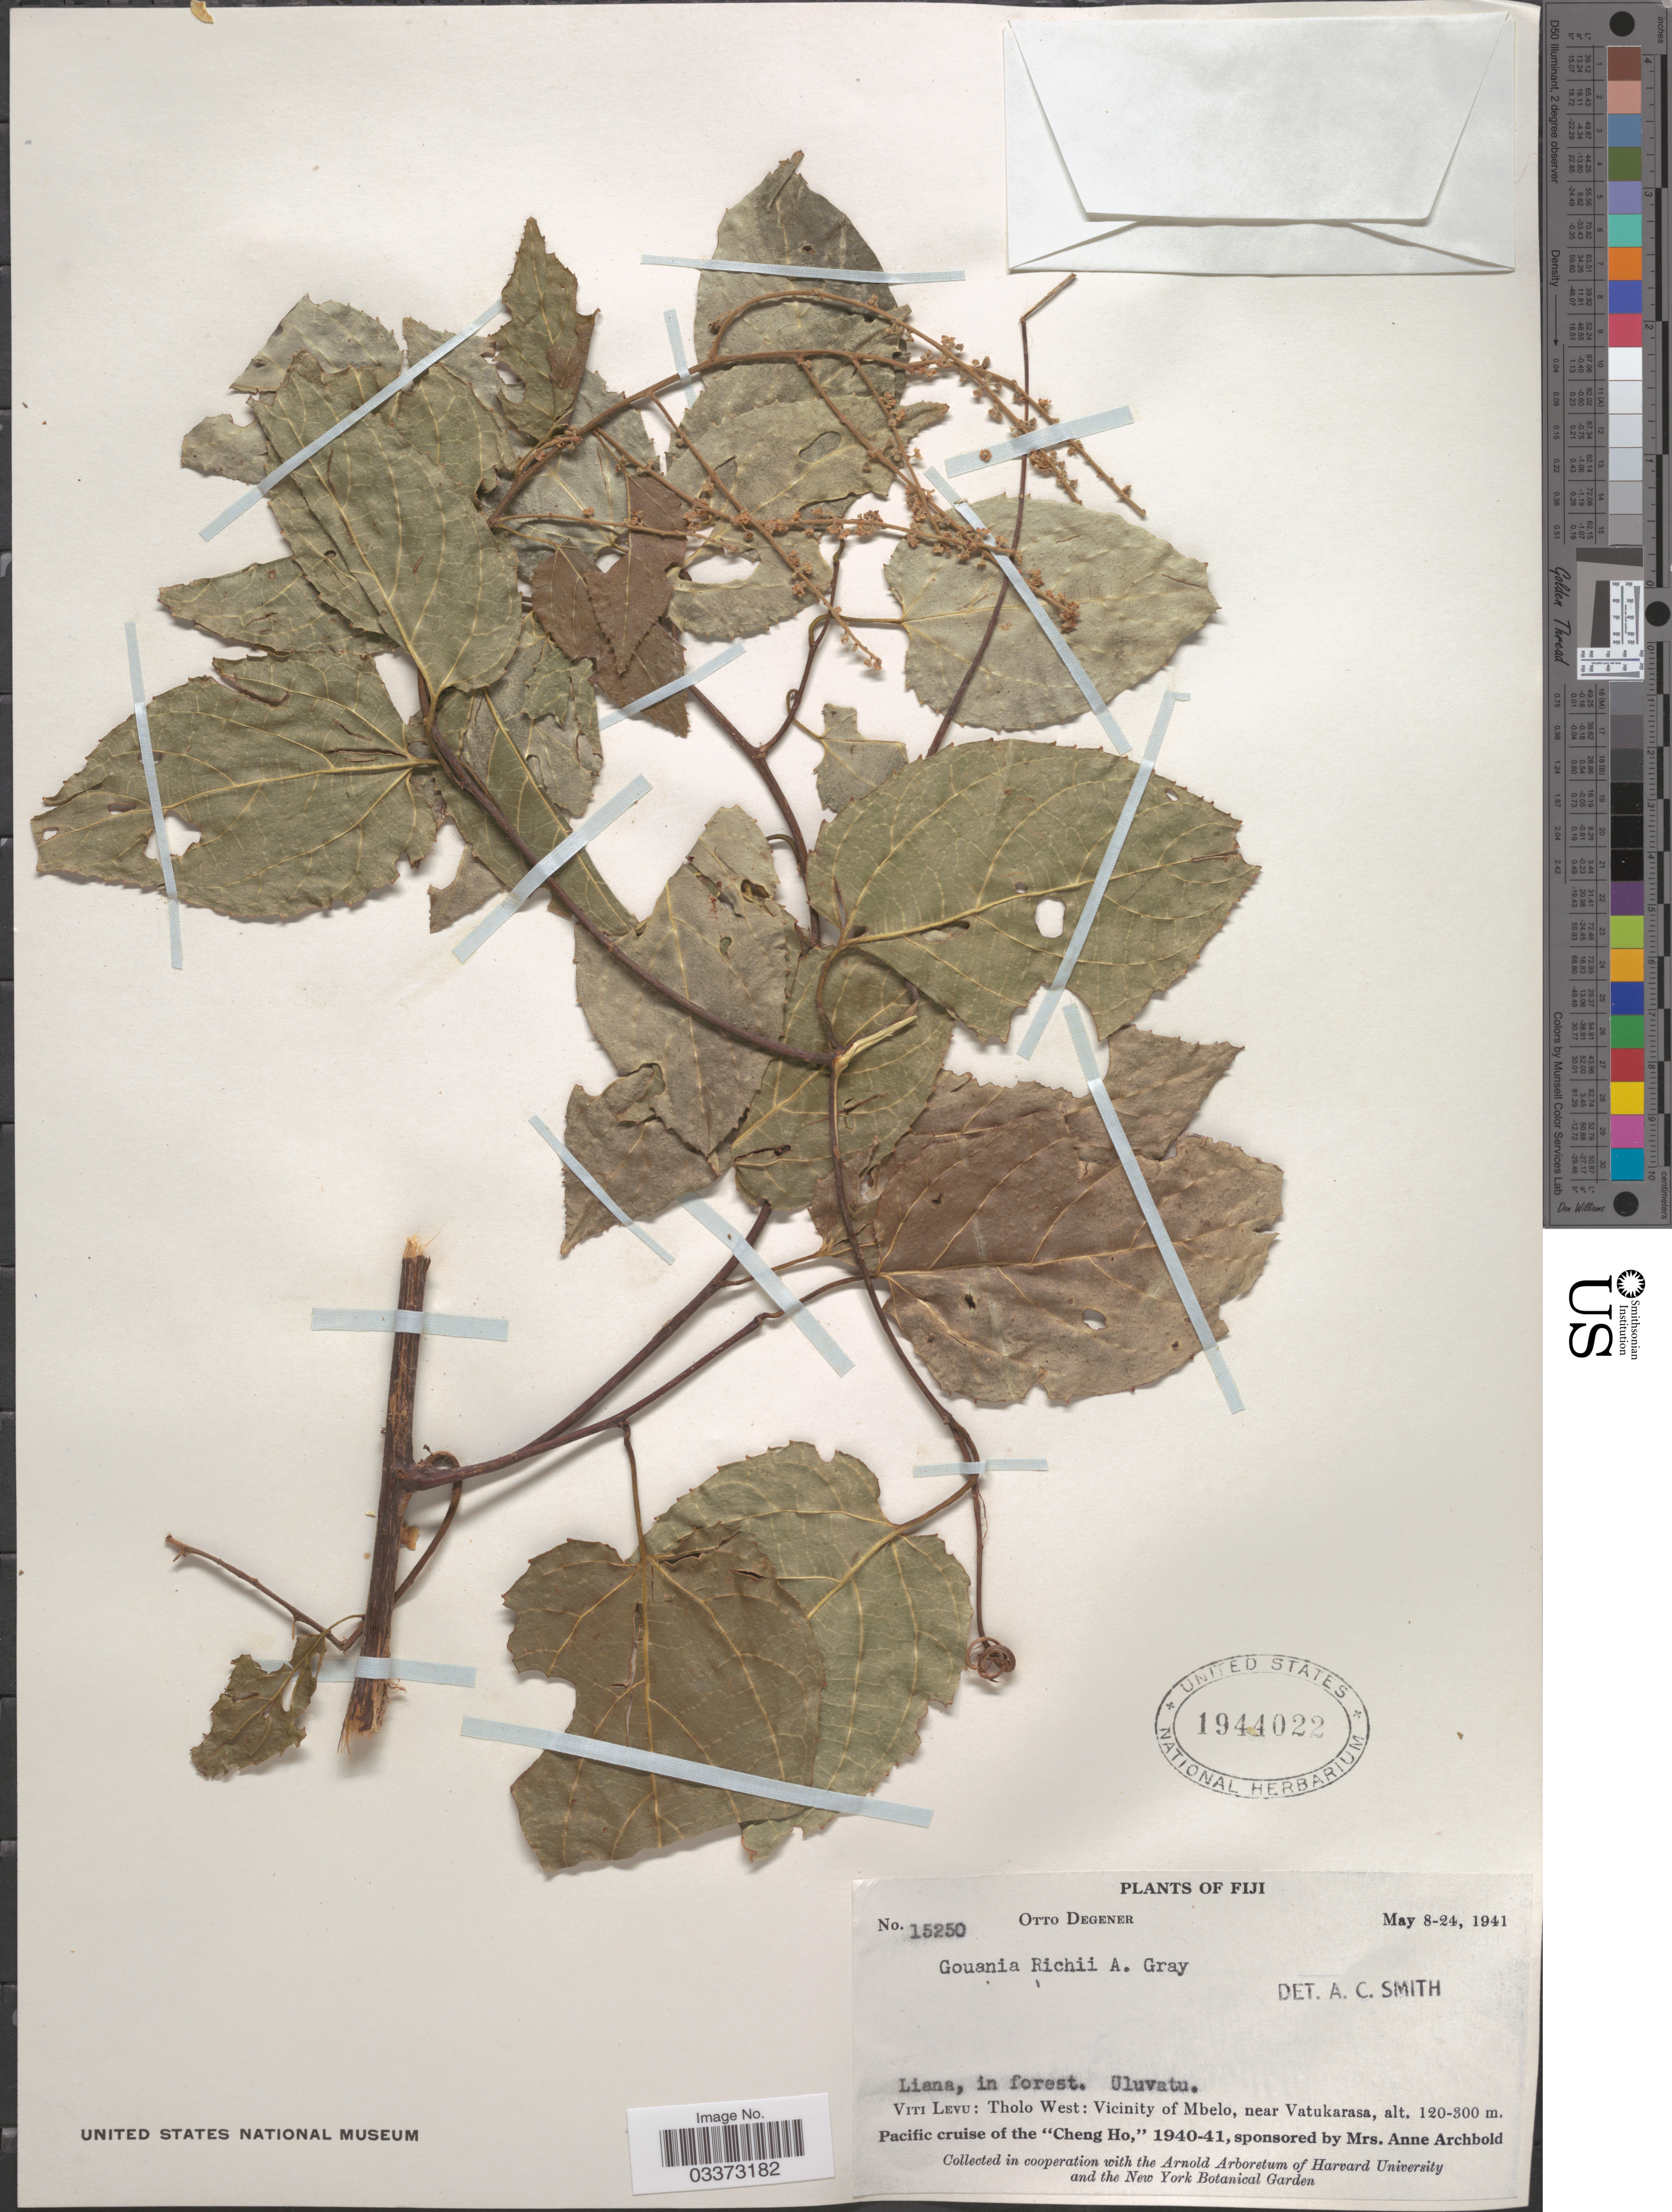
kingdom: Plantae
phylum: Tracheophyta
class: Magnoliopsida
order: Rosales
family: Rhamnaceae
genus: Gouania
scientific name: Gouania richii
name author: A. Gray in Wilkes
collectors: O. Degener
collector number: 15250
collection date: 1941-05-08/1941-05-24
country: Fiji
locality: Uluvatu. Viti Levu: Tholo West: Vicinity of Mbelo, near Vatukarasa.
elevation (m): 120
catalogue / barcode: US 1944022